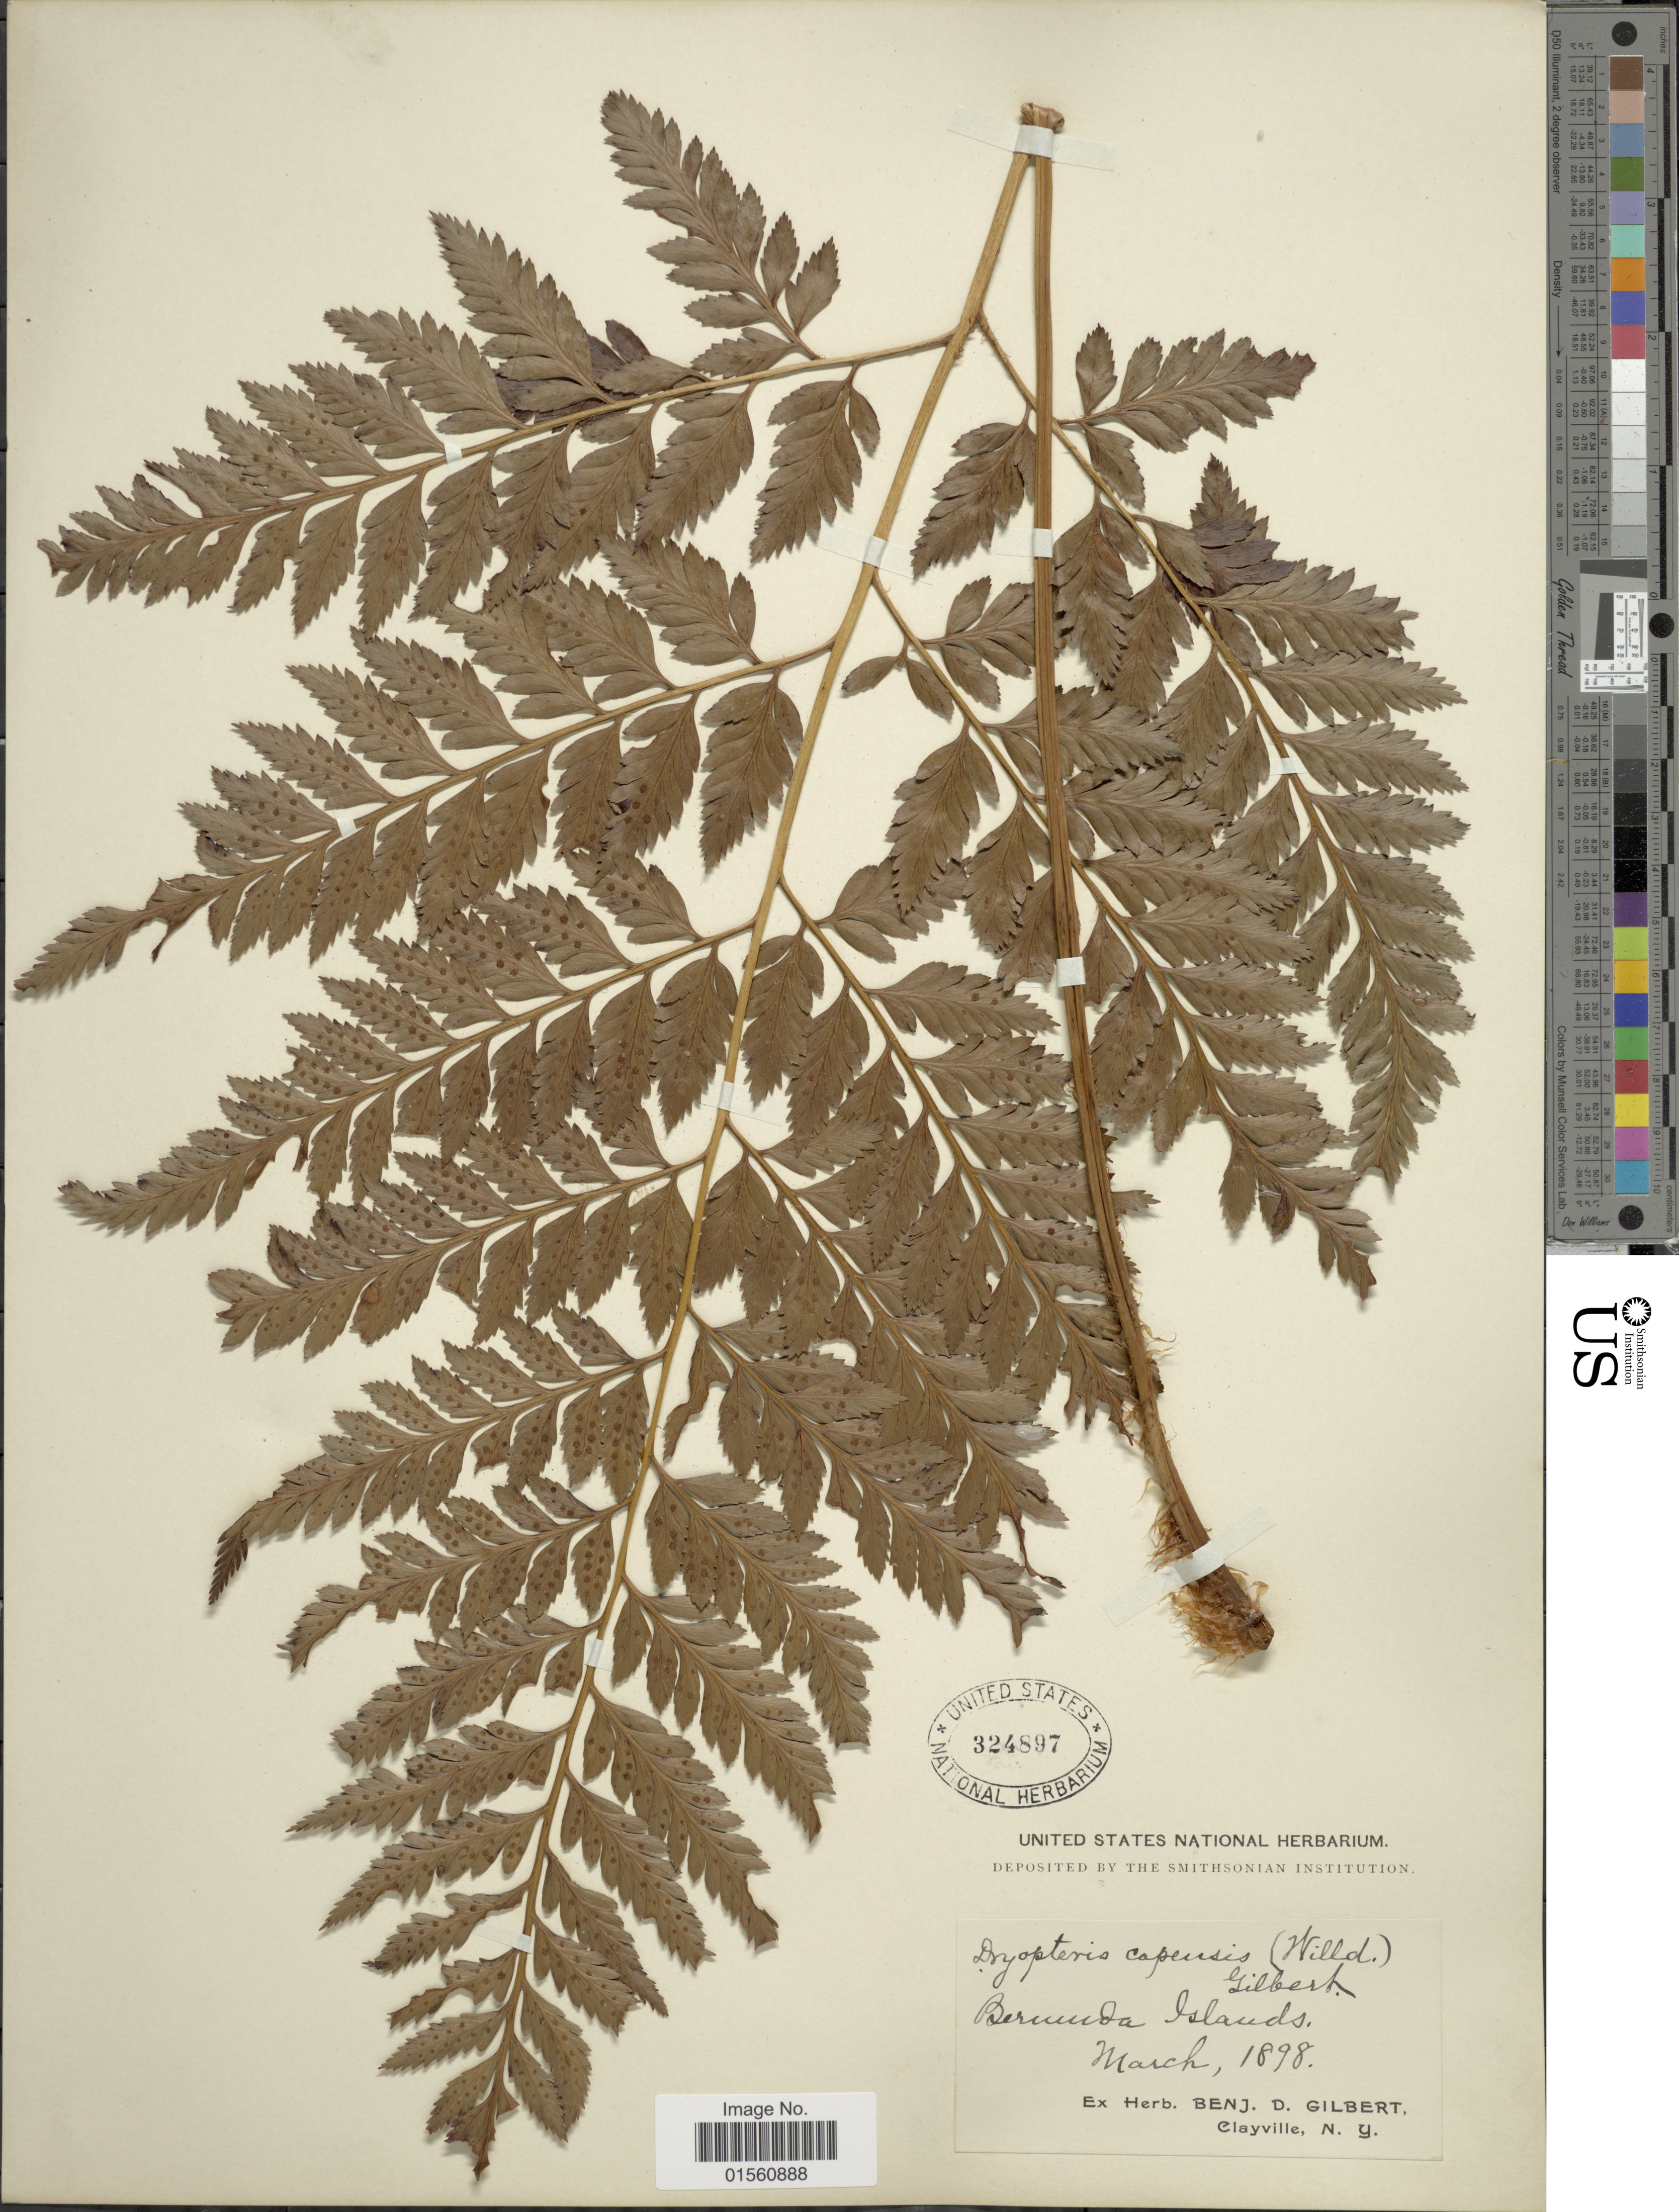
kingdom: Plantae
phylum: Tracheophyta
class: Polypodiopsida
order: Polypodiales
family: Dryopteridaceae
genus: Rumohra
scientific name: Rumohra adiantiformis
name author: (G. Forst.) Ching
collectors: ex herb. Benj. D. Gilbert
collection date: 1898-03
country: Bermuda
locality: Bermuda Islands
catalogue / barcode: US 324897